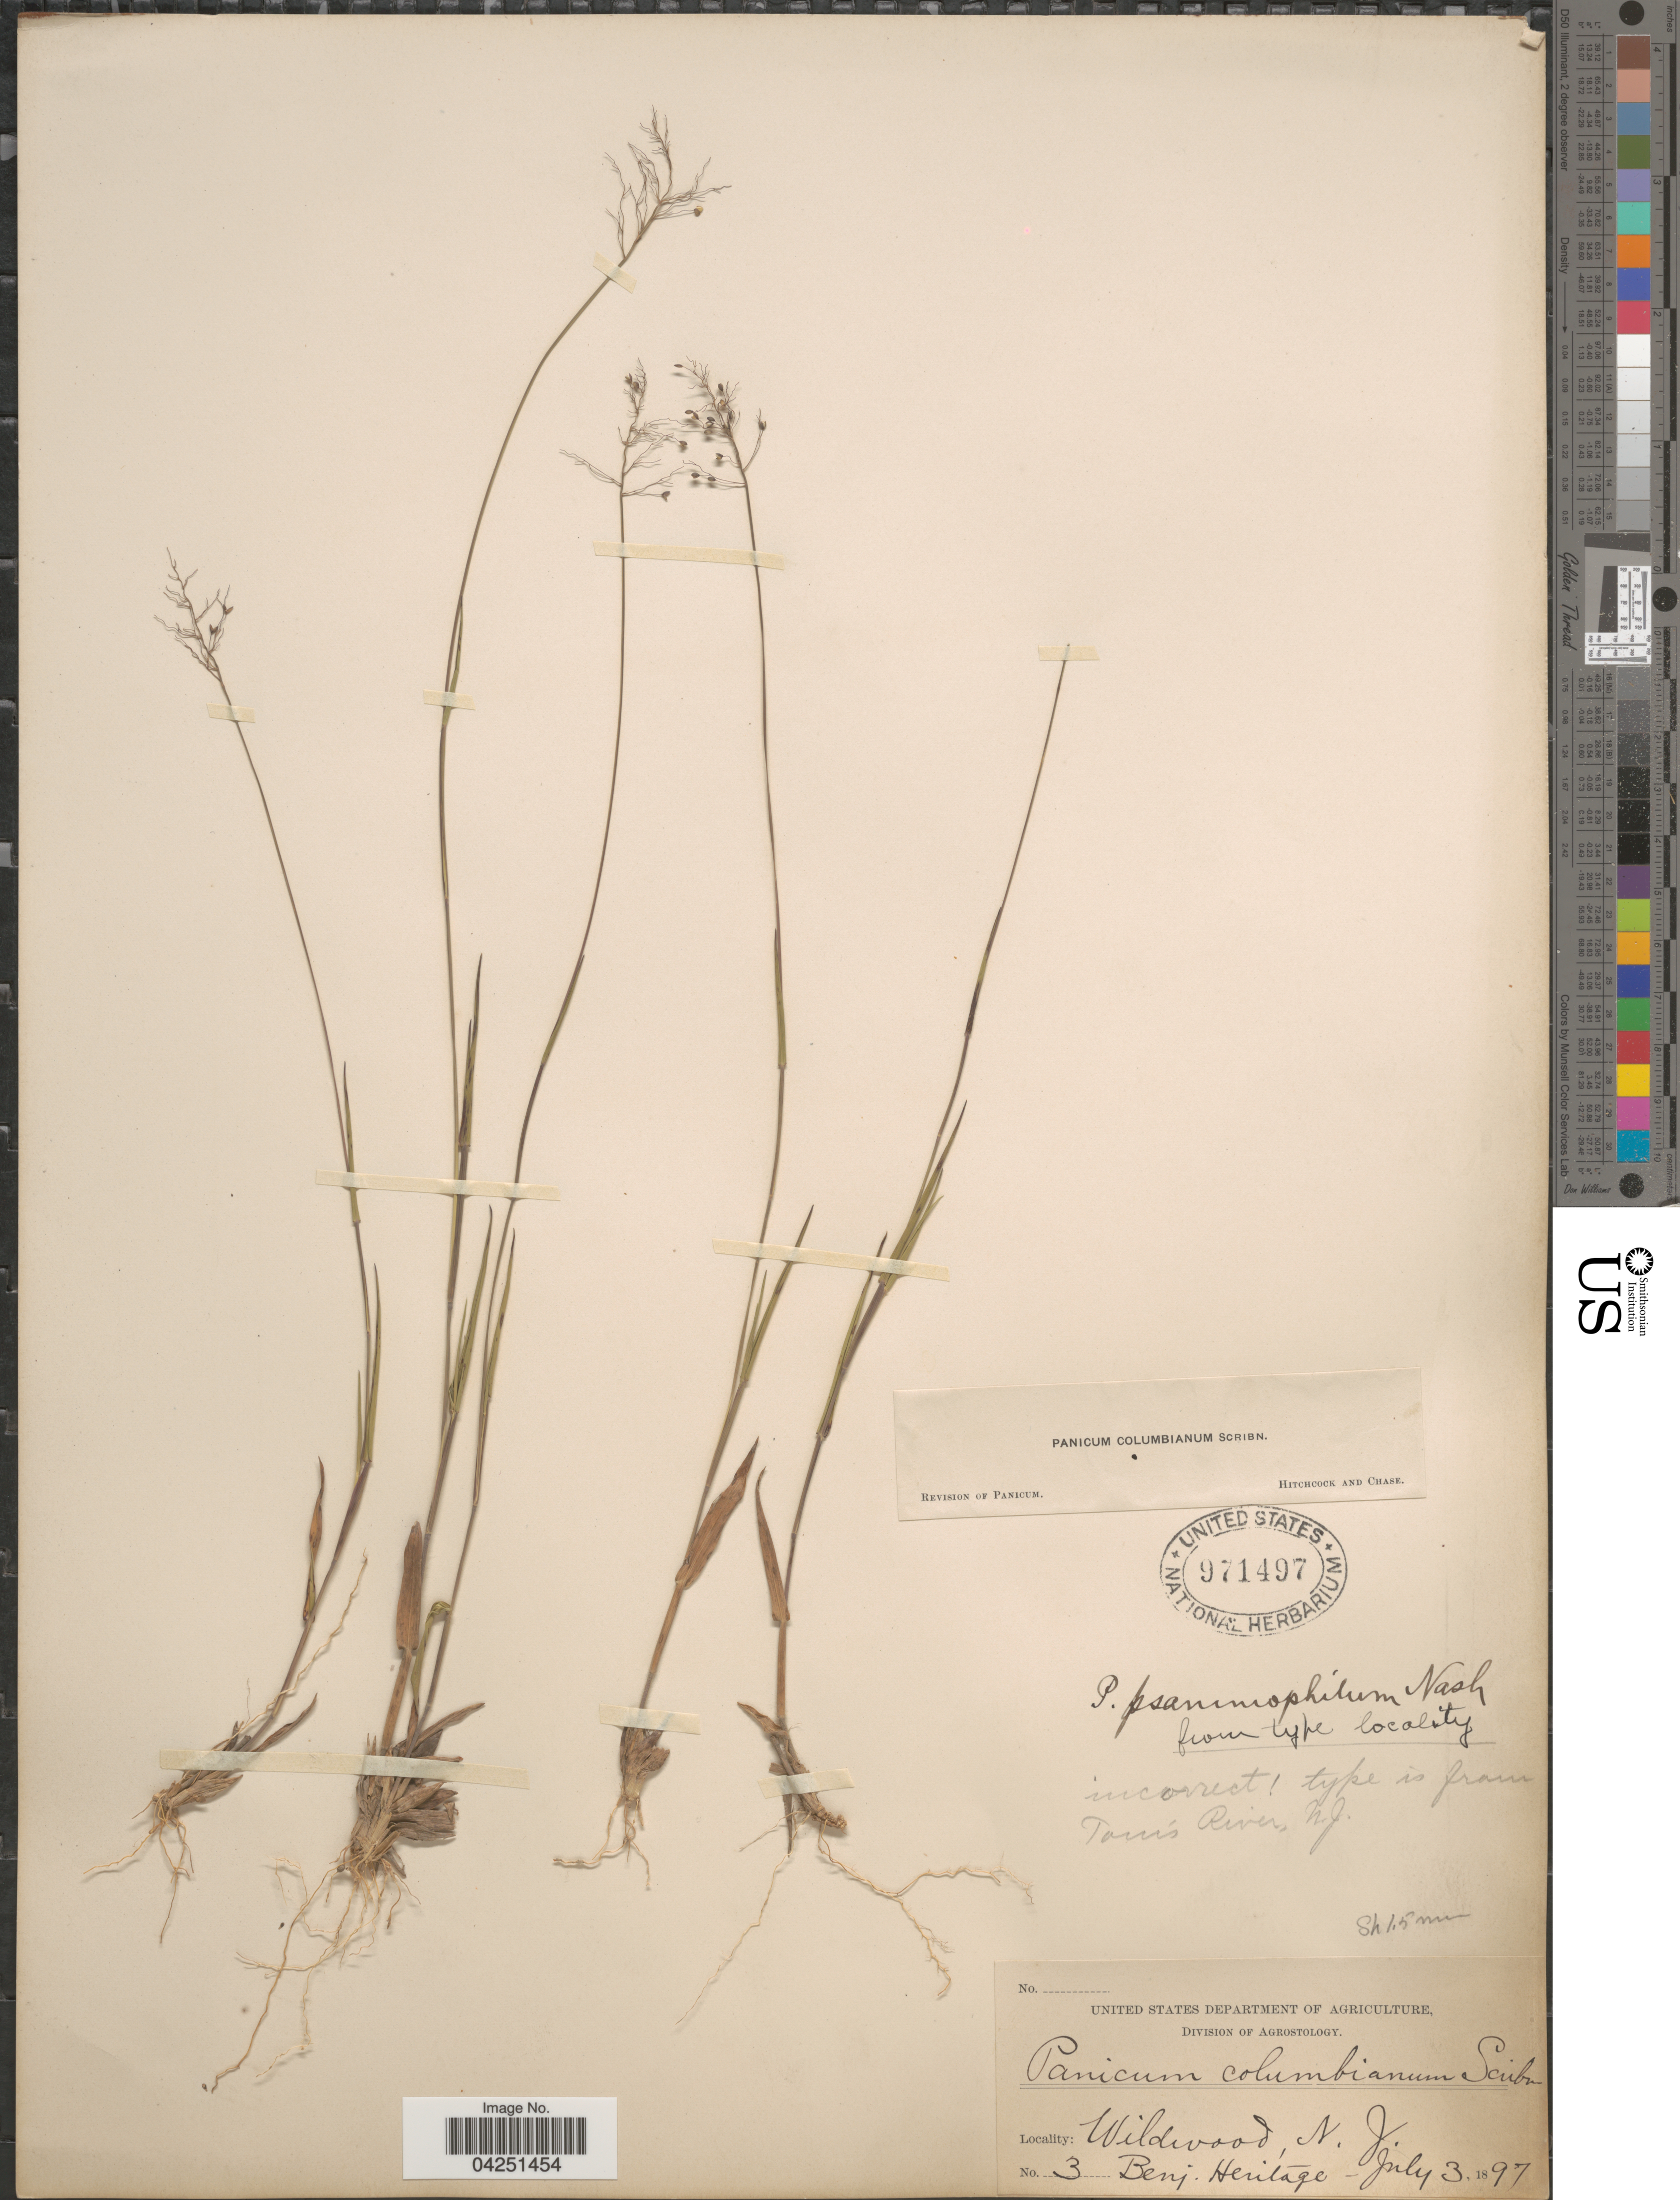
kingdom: Plantae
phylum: Tracheophyta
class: Liliopsida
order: Poales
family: Poaceae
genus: Dichanthelium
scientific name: Dichanthelium acuminatum var. acuminatum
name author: (Sw.) Gould & C.A. Clark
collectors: Benj. Heritage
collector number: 3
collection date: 1897-07-03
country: United States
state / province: New Jersey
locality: Wildwood.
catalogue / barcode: US 971497